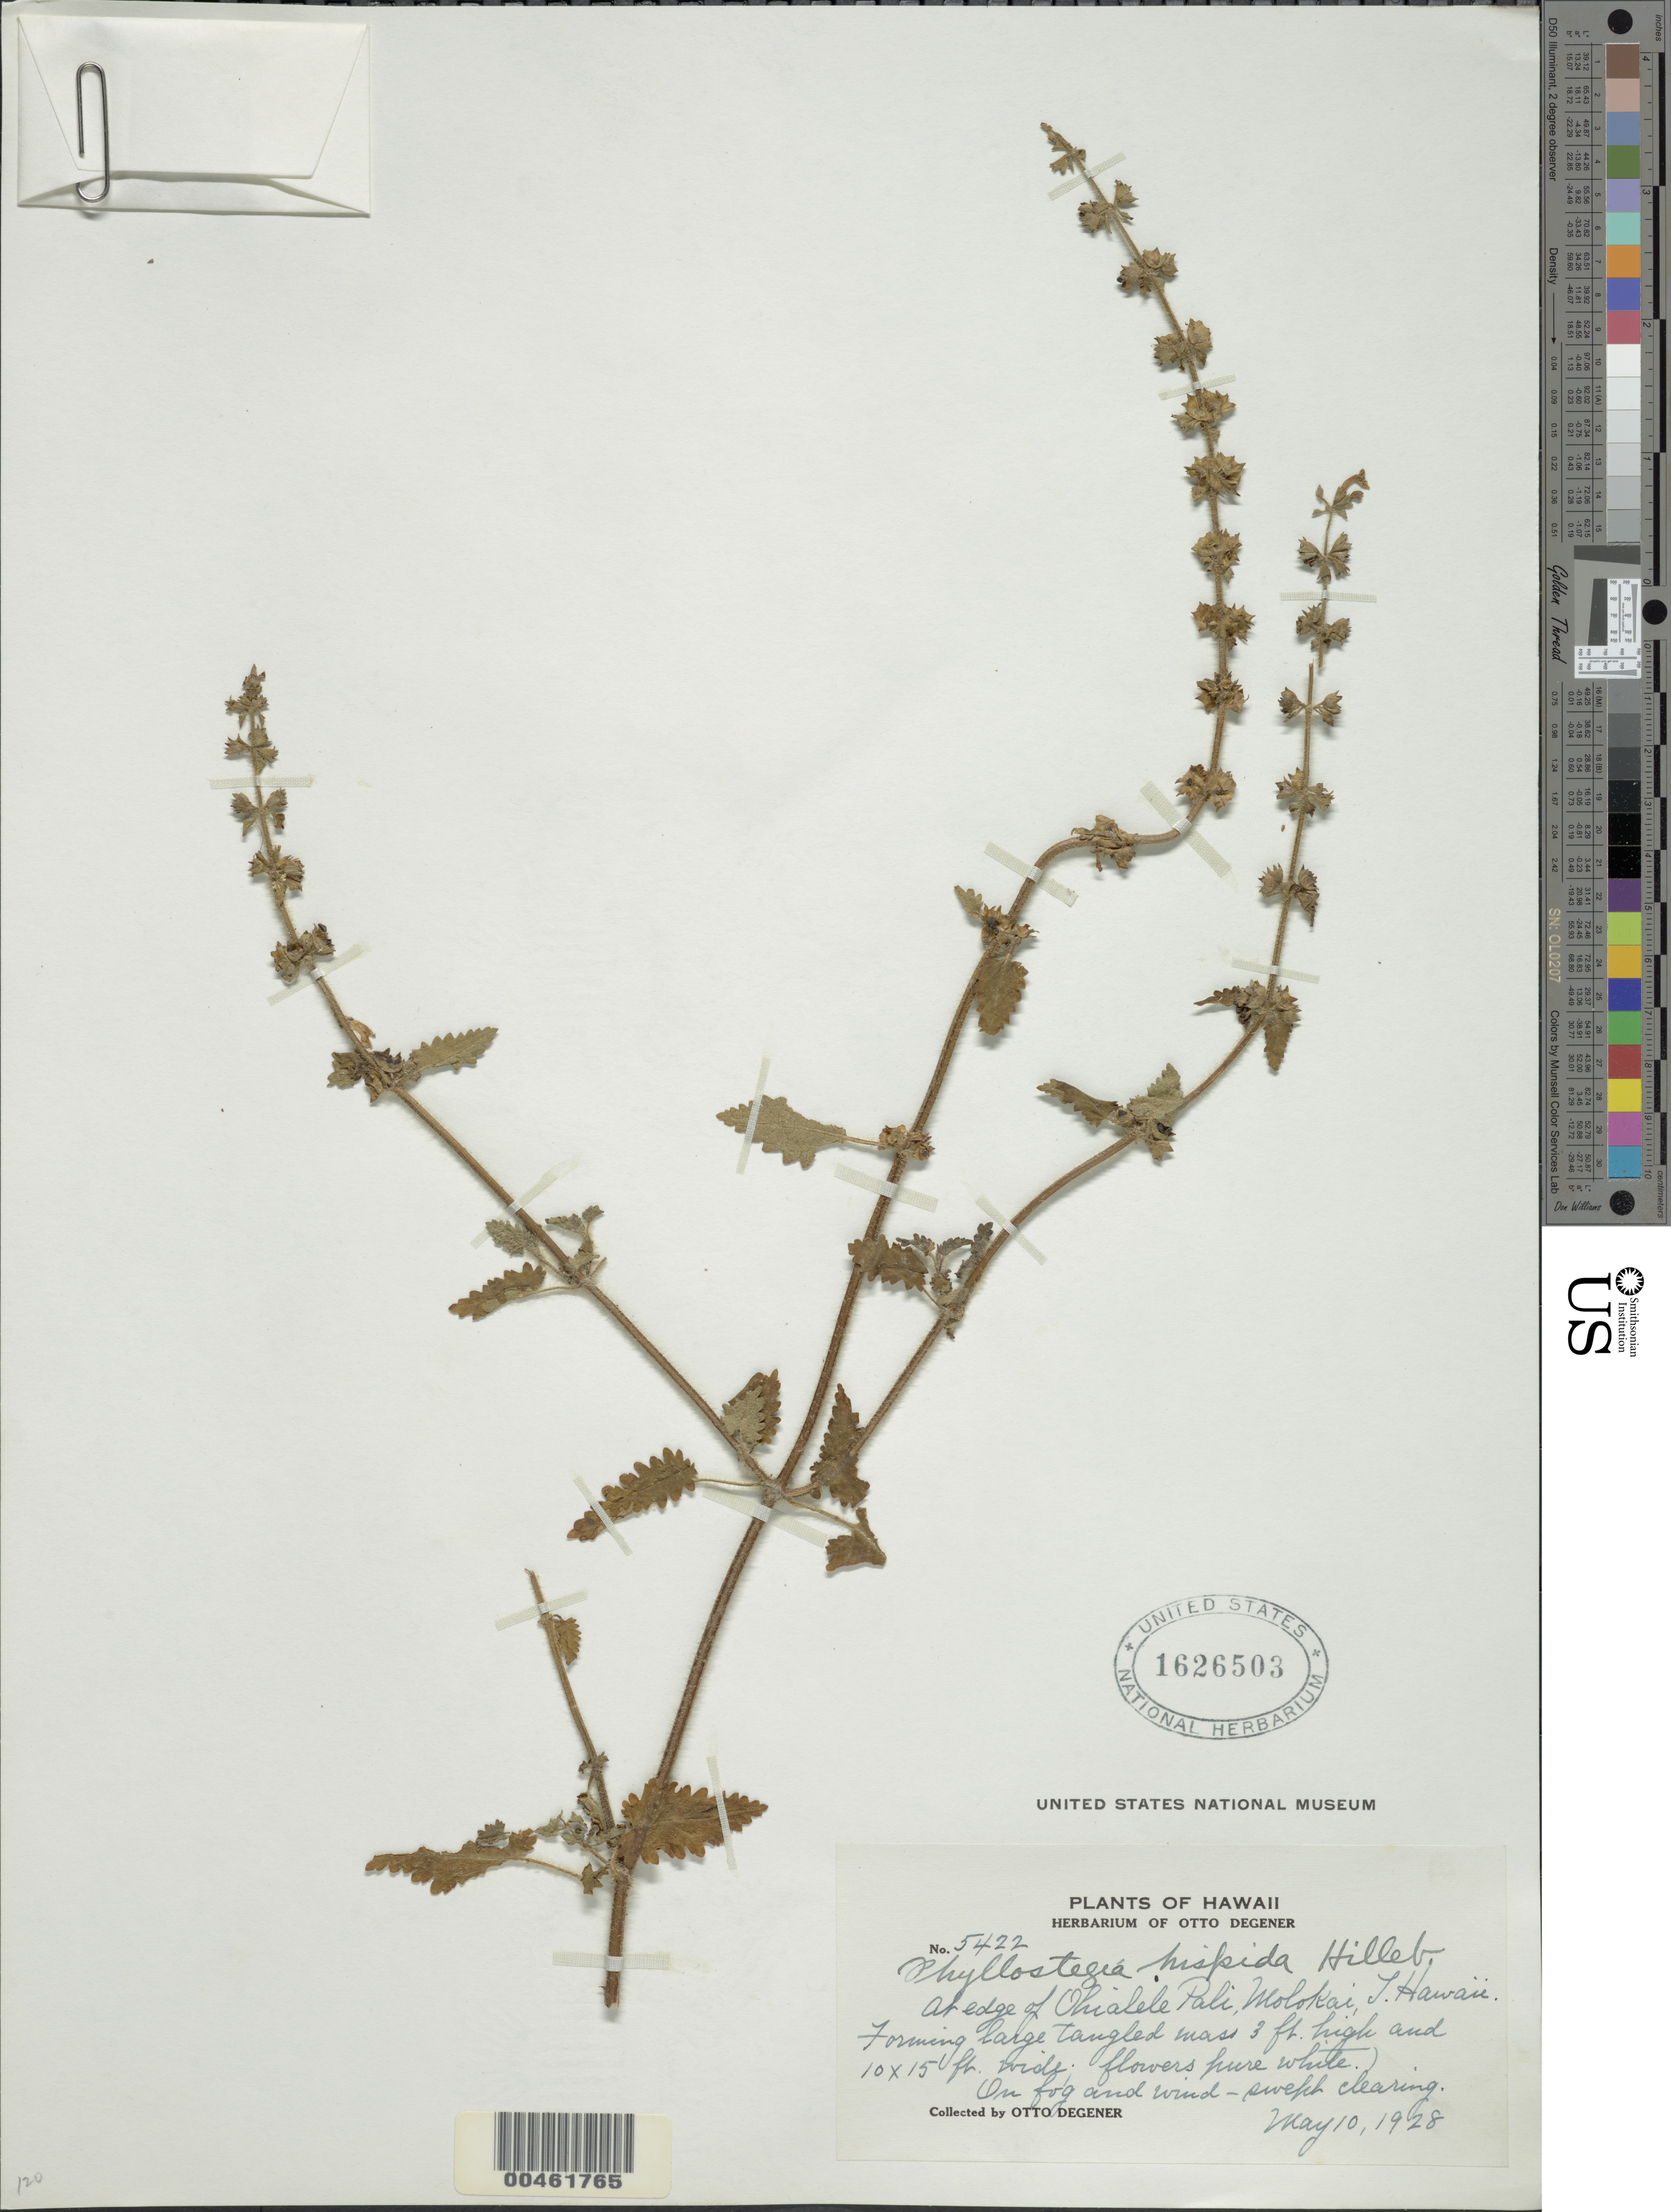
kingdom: Plantae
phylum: Tracheophyta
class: Magnoliopsida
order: Lamiales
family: Lamiaceae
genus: Phyllostegia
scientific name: Phyllostegia hispida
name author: Hillebr.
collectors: O. Degener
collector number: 5422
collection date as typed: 10 May 1928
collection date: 1928-05-10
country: United States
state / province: Hawaii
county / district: Maui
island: Moloka'i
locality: At edge of Ohialele Pali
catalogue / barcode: US 1626503